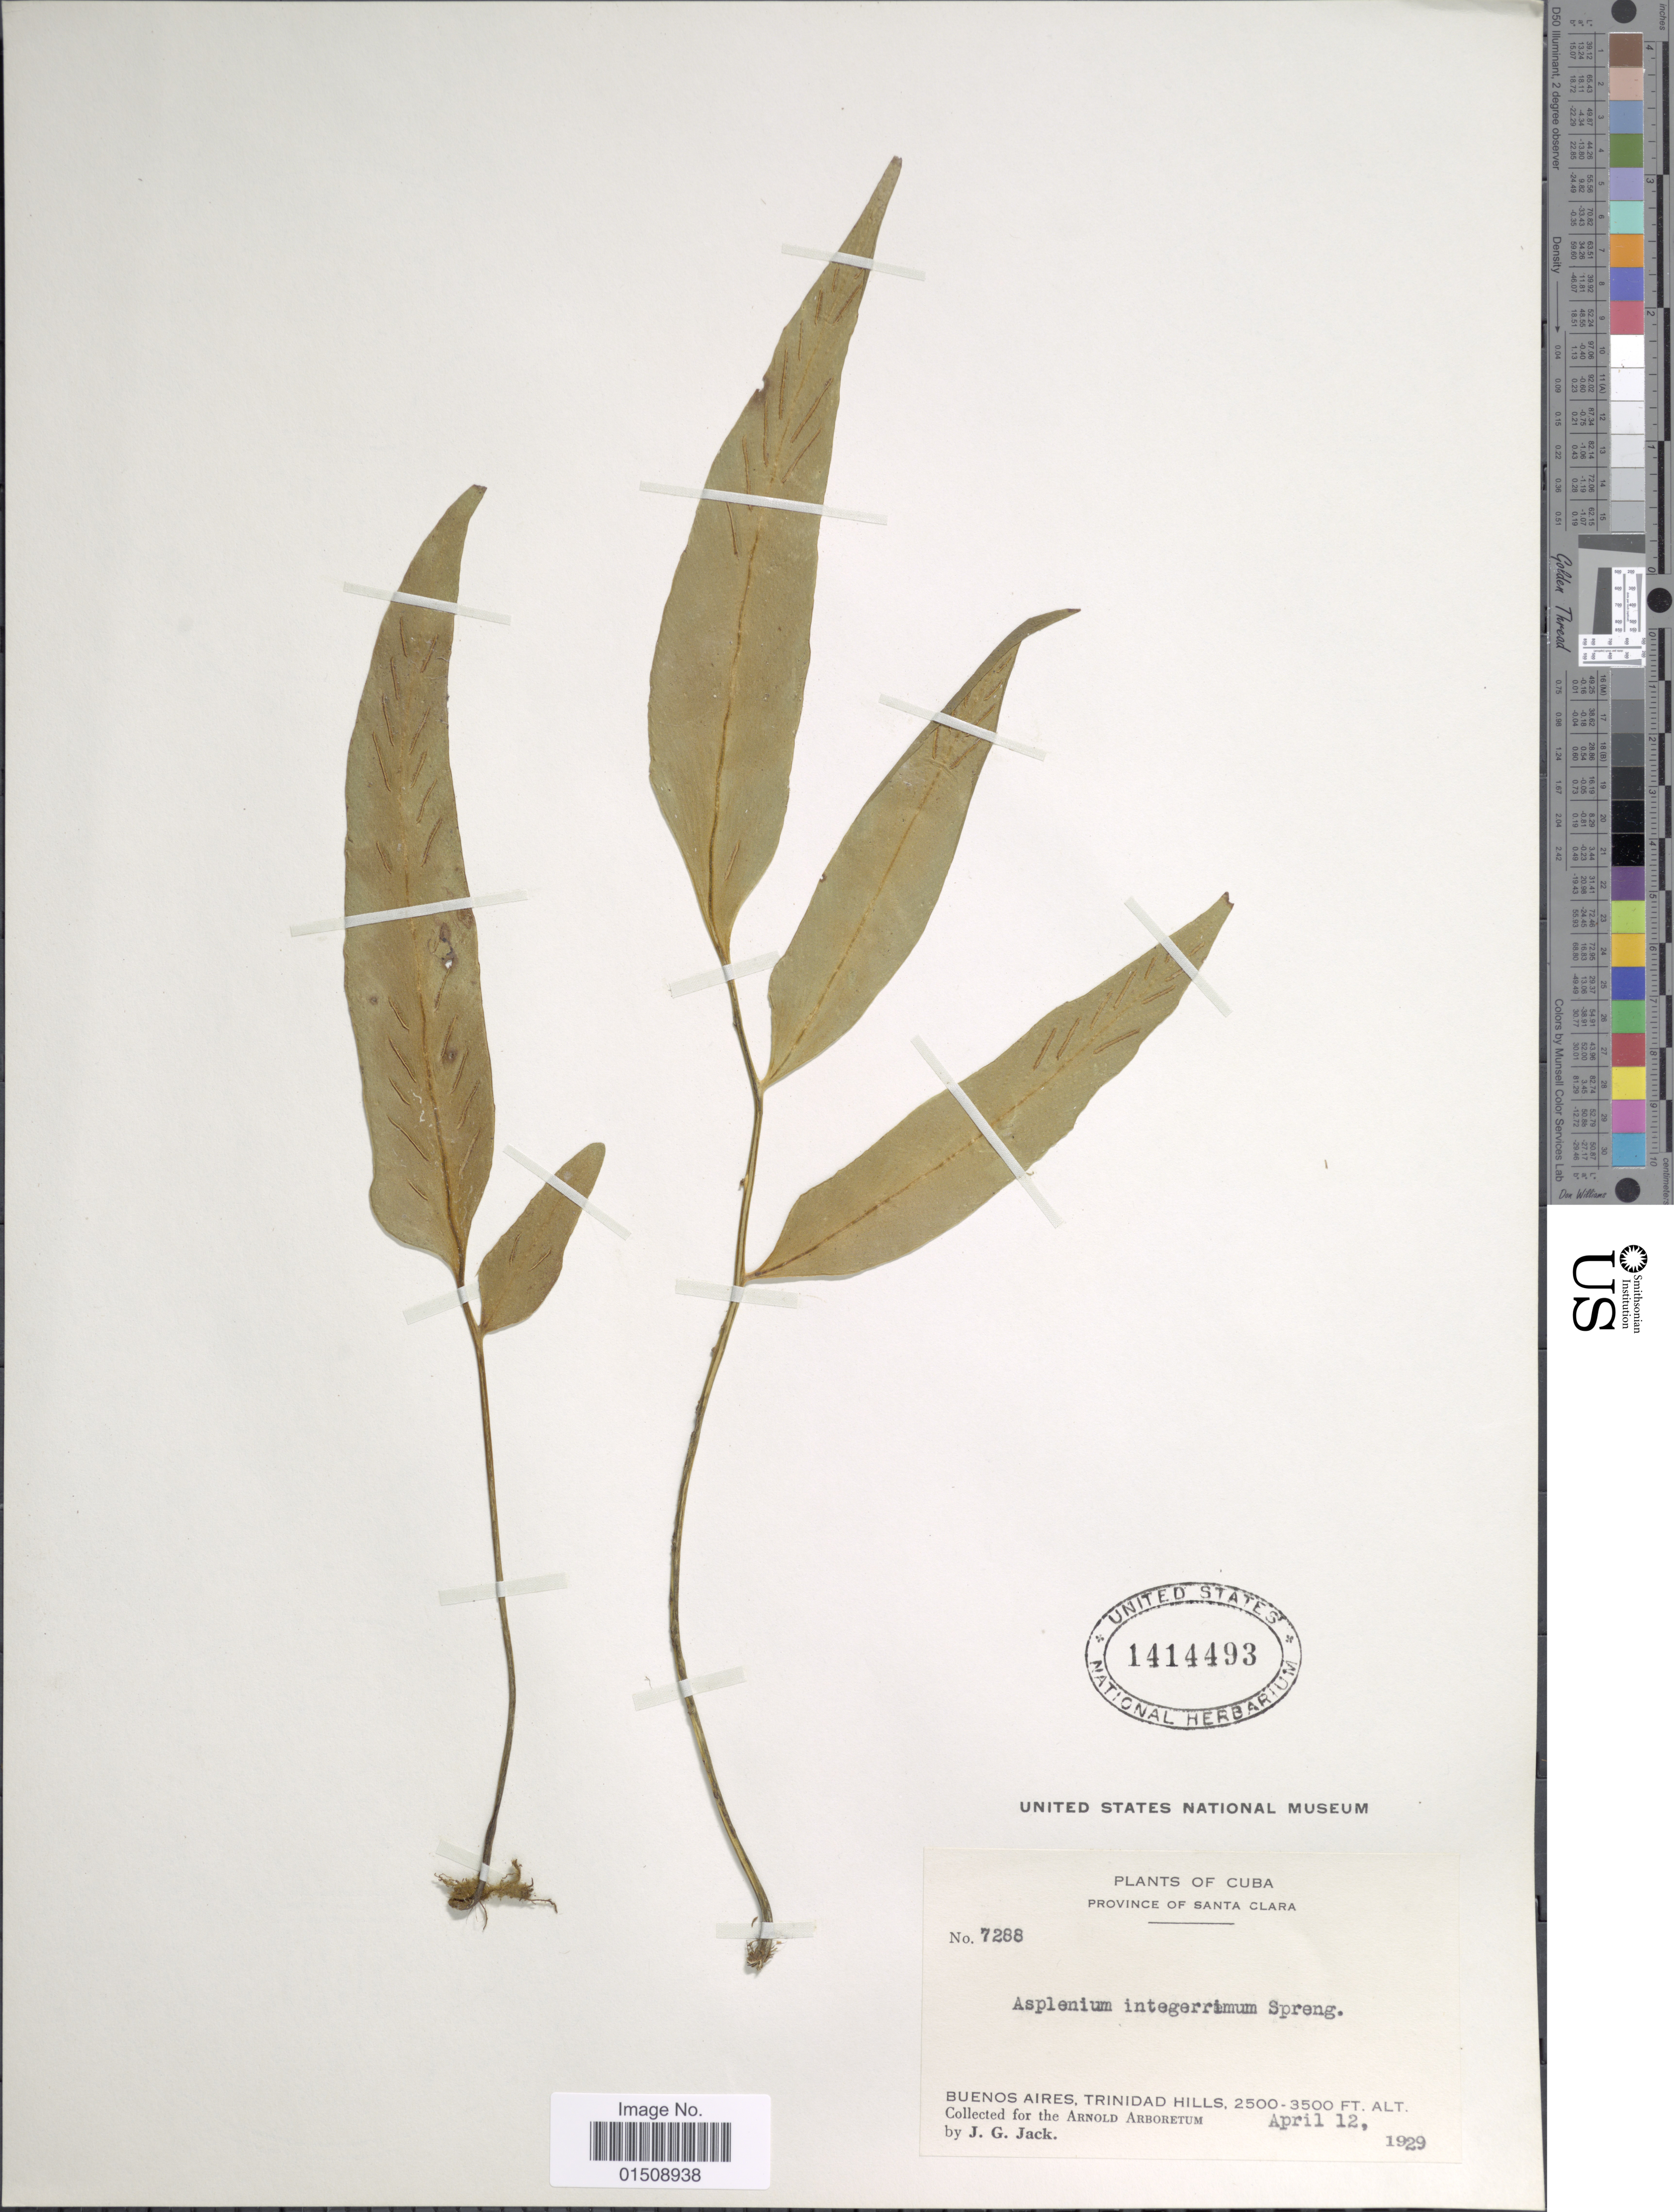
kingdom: Plantae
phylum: Tracheophyta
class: Polypodiopsida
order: Polypodiales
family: Aspleniaceae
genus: Asplenium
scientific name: Asplenium juglandifolium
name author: Lam.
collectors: J. G. Jack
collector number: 7288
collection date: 1929-04-12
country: Cuba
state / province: Las Villas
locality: Province of Santa Clara, Buenos Aires, Trinidad Hills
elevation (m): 762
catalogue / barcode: US 1414493